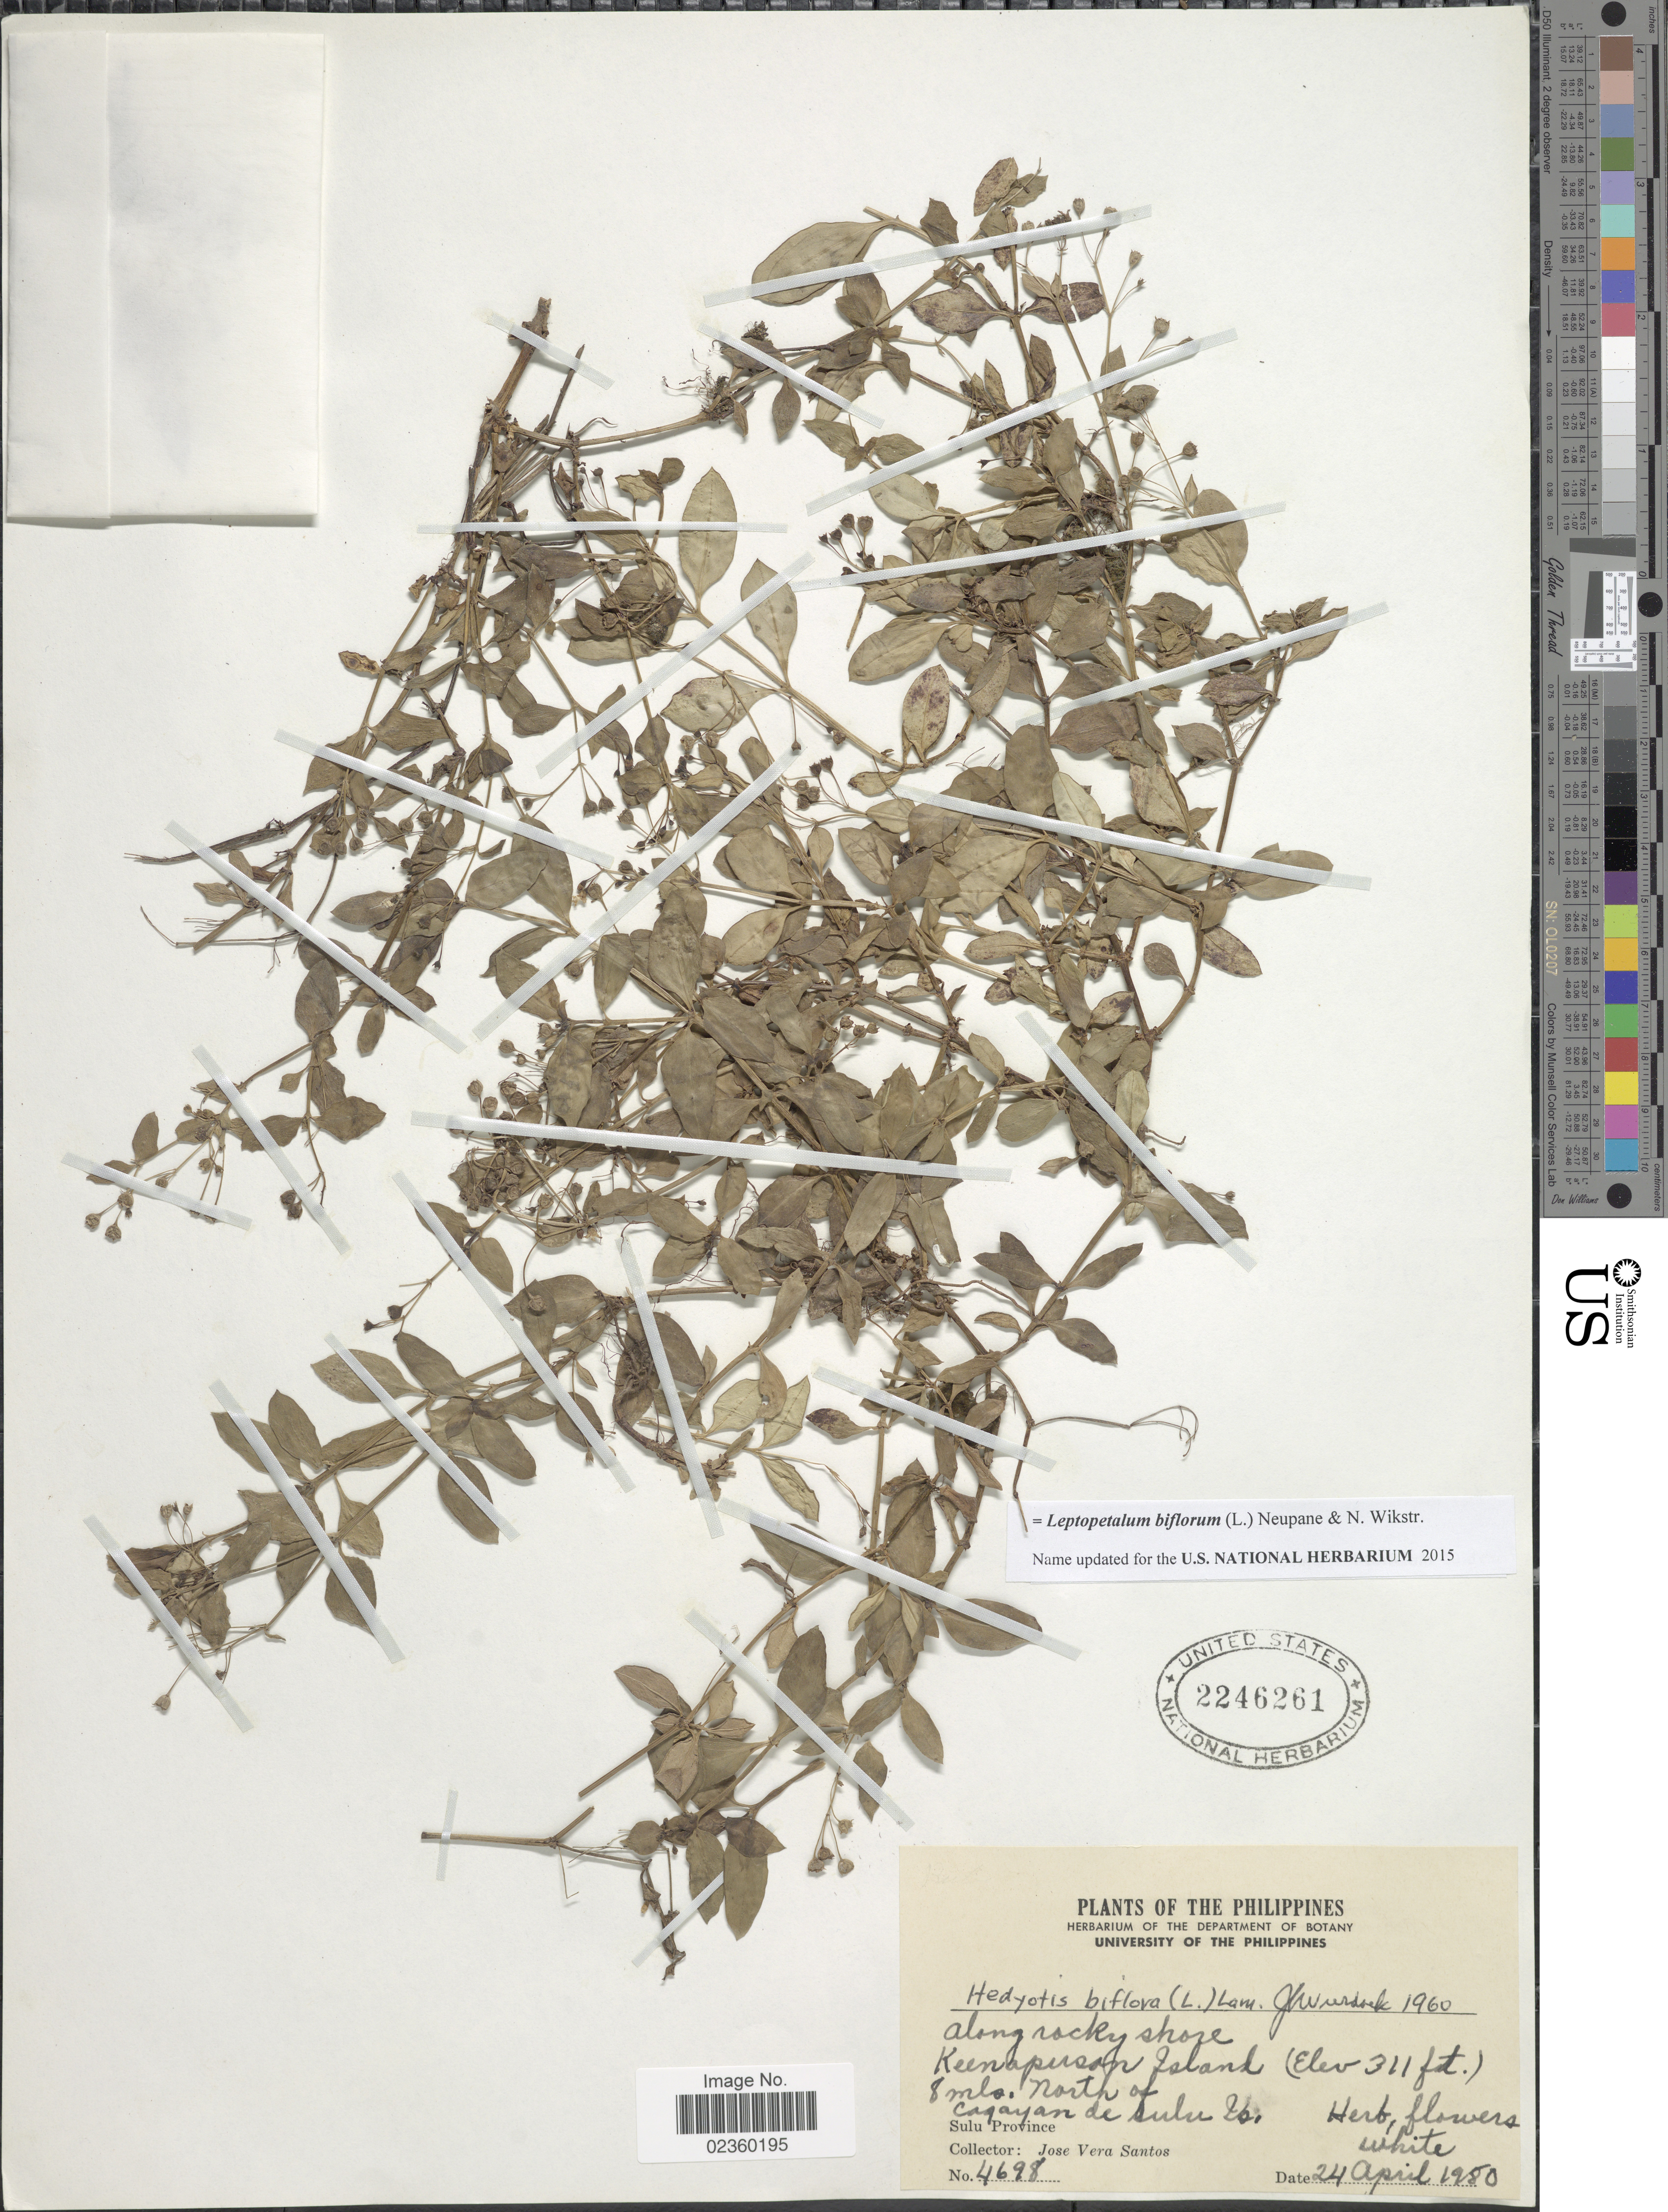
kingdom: Plantae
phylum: Tracheophyta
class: Magnoliopsida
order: Gentianales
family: Rubiaceae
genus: Leptopetalum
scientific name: Leptopetalum biflorum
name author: (L.) Neupane & N. Wikstr.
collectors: J. V. Santos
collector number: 4698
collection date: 1980-04-24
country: Philippines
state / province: Muslim Mindanao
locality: Along rocky shore, Keenapuson Island, 8 mls. North of Cagayan de Sulu Is., Sulu Province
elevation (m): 95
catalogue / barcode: US 2246261